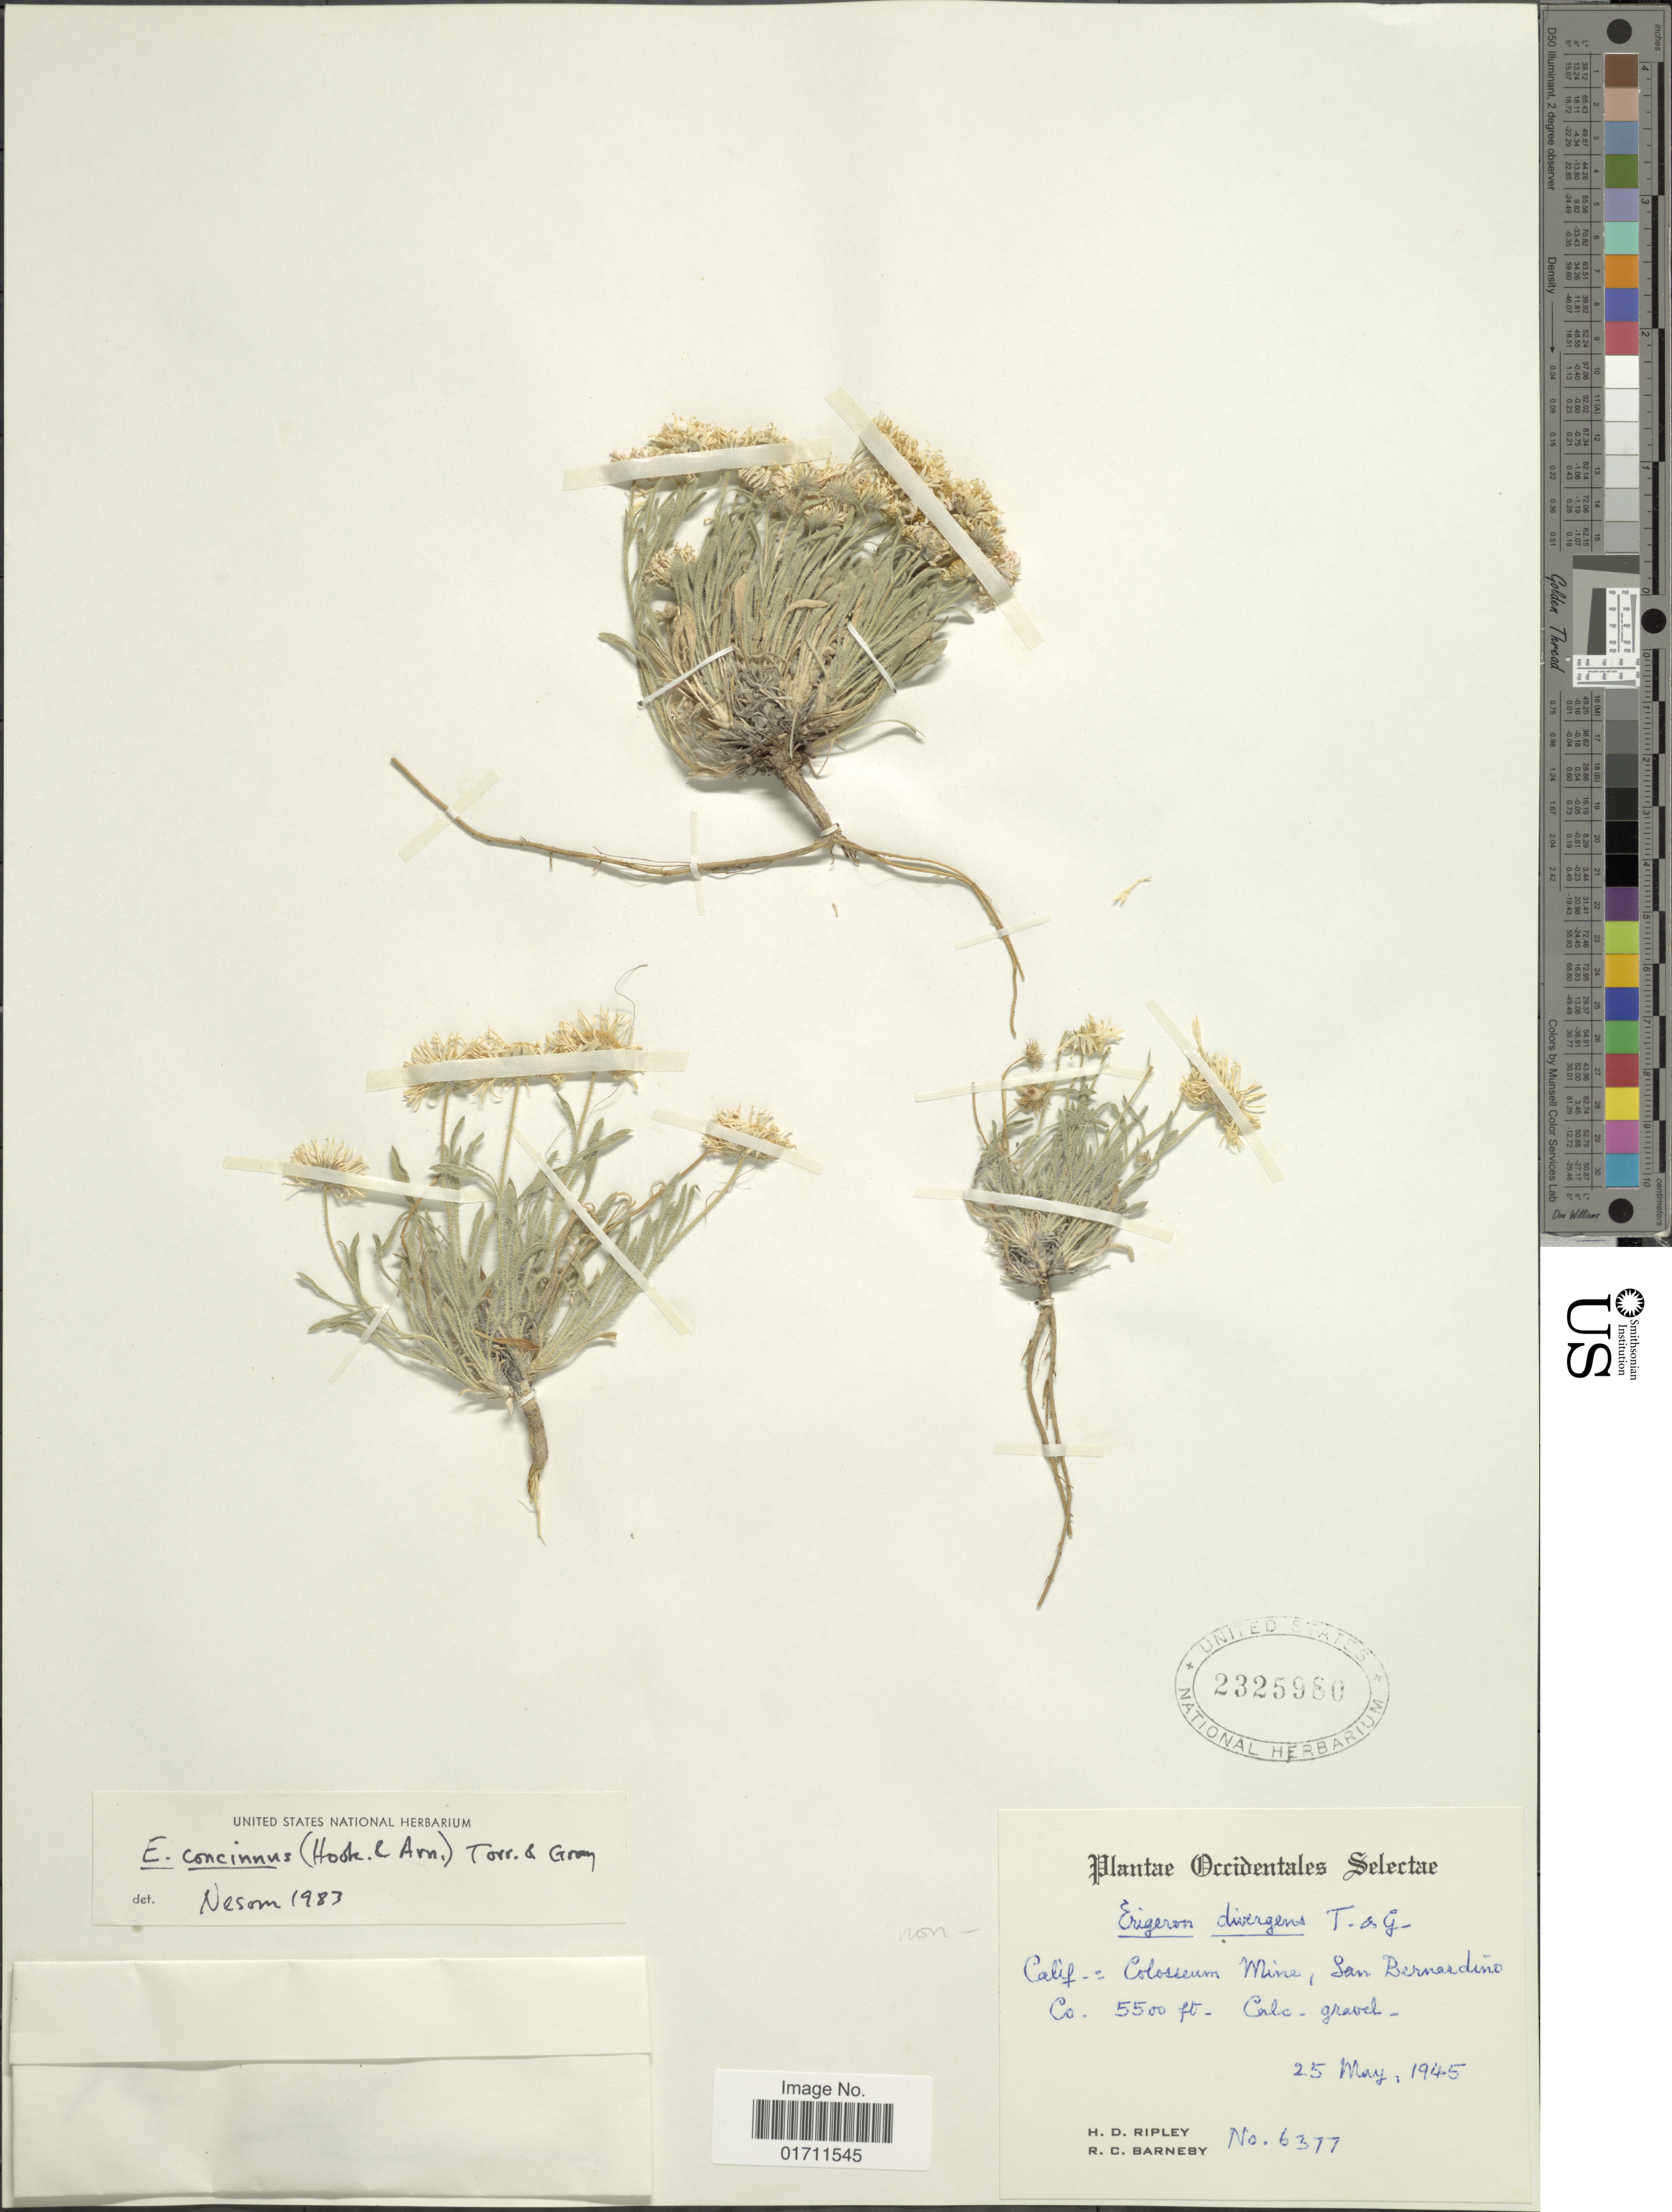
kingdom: Plantae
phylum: Tracheophyta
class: Magnoliopsida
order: Asterales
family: Asteraceae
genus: Erigeron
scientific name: Erigeron concinnus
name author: (Hook. & Arn.) Torr. & A. Gray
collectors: H. Ripley & R. C. Barneby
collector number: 6377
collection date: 1945-05-25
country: United States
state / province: California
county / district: San Bernardino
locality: Occidentales Selectae, Calif = Colosseum Mine, San Bernardino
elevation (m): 1676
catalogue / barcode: US 2325980